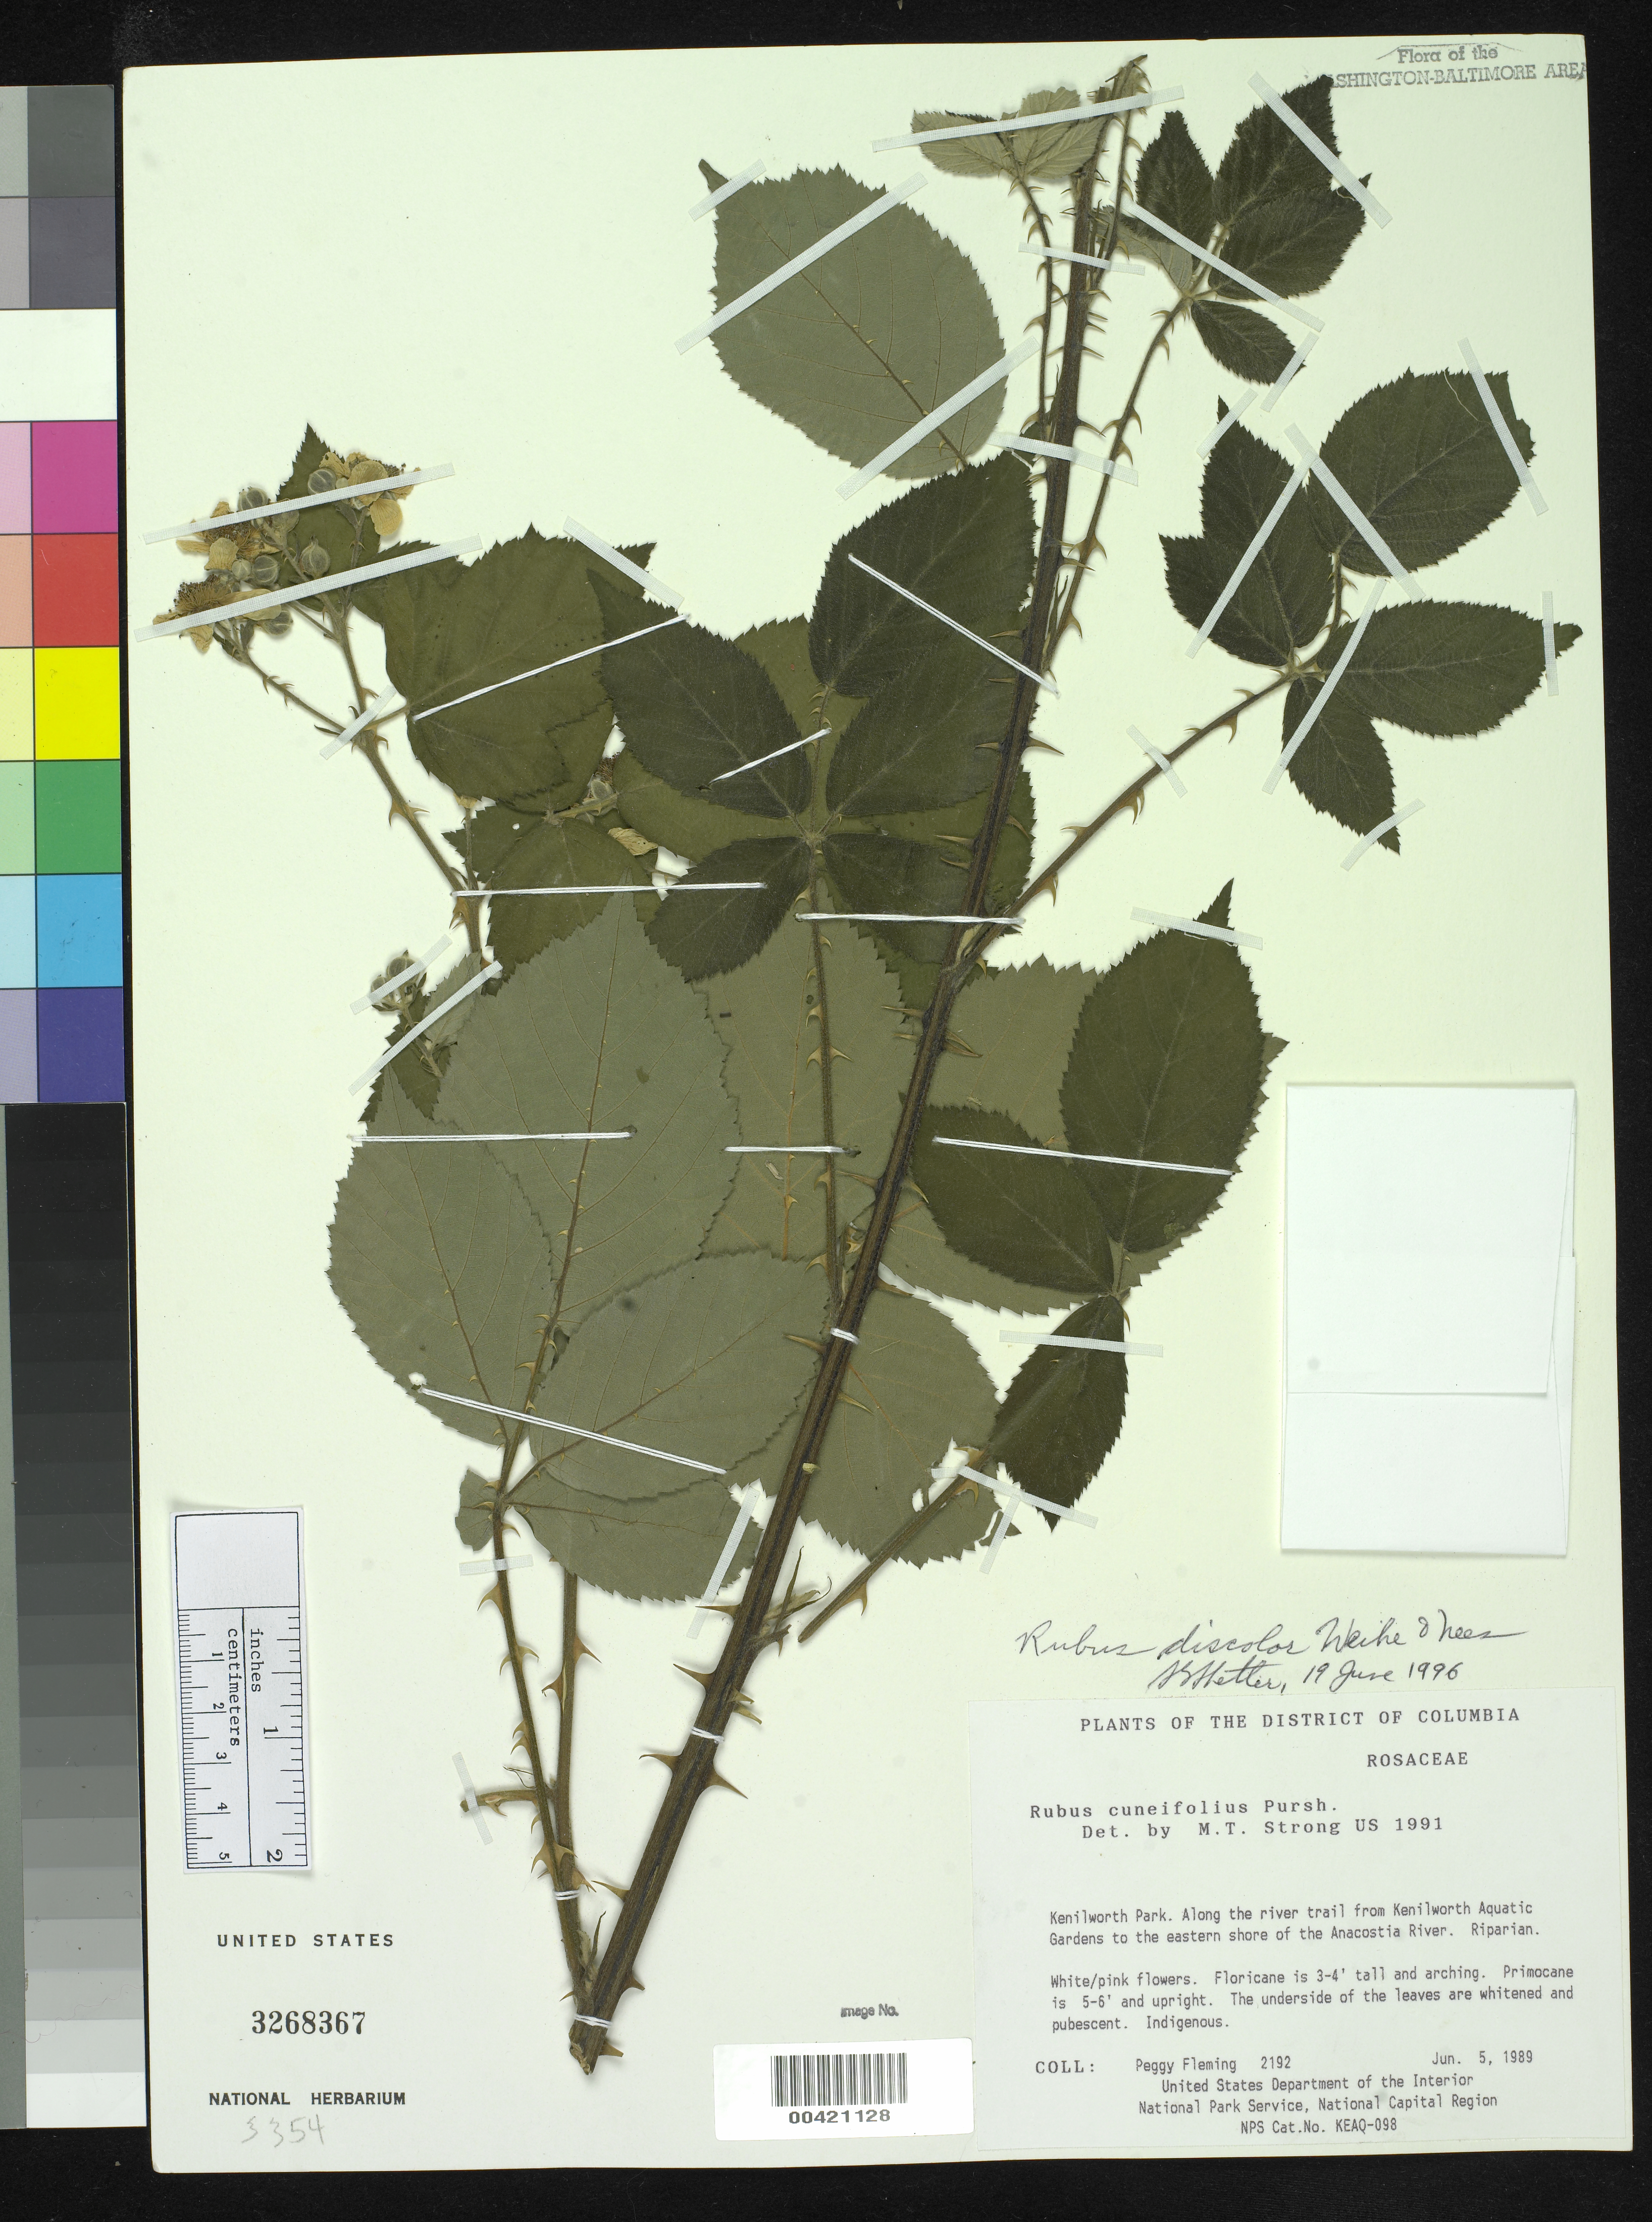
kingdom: Plantae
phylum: Tracheophyta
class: Magnoliopsida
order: Rosales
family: Rosaceae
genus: Rubus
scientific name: Rubus discolor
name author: Weihe & Nees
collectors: P. Fleming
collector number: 2192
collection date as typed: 05 Jun 1989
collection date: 1989-06-05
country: United States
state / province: District of Columbia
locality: Kenilworth Park, River Trail, eastern shore of Anacostia River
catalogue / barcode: US 3268367